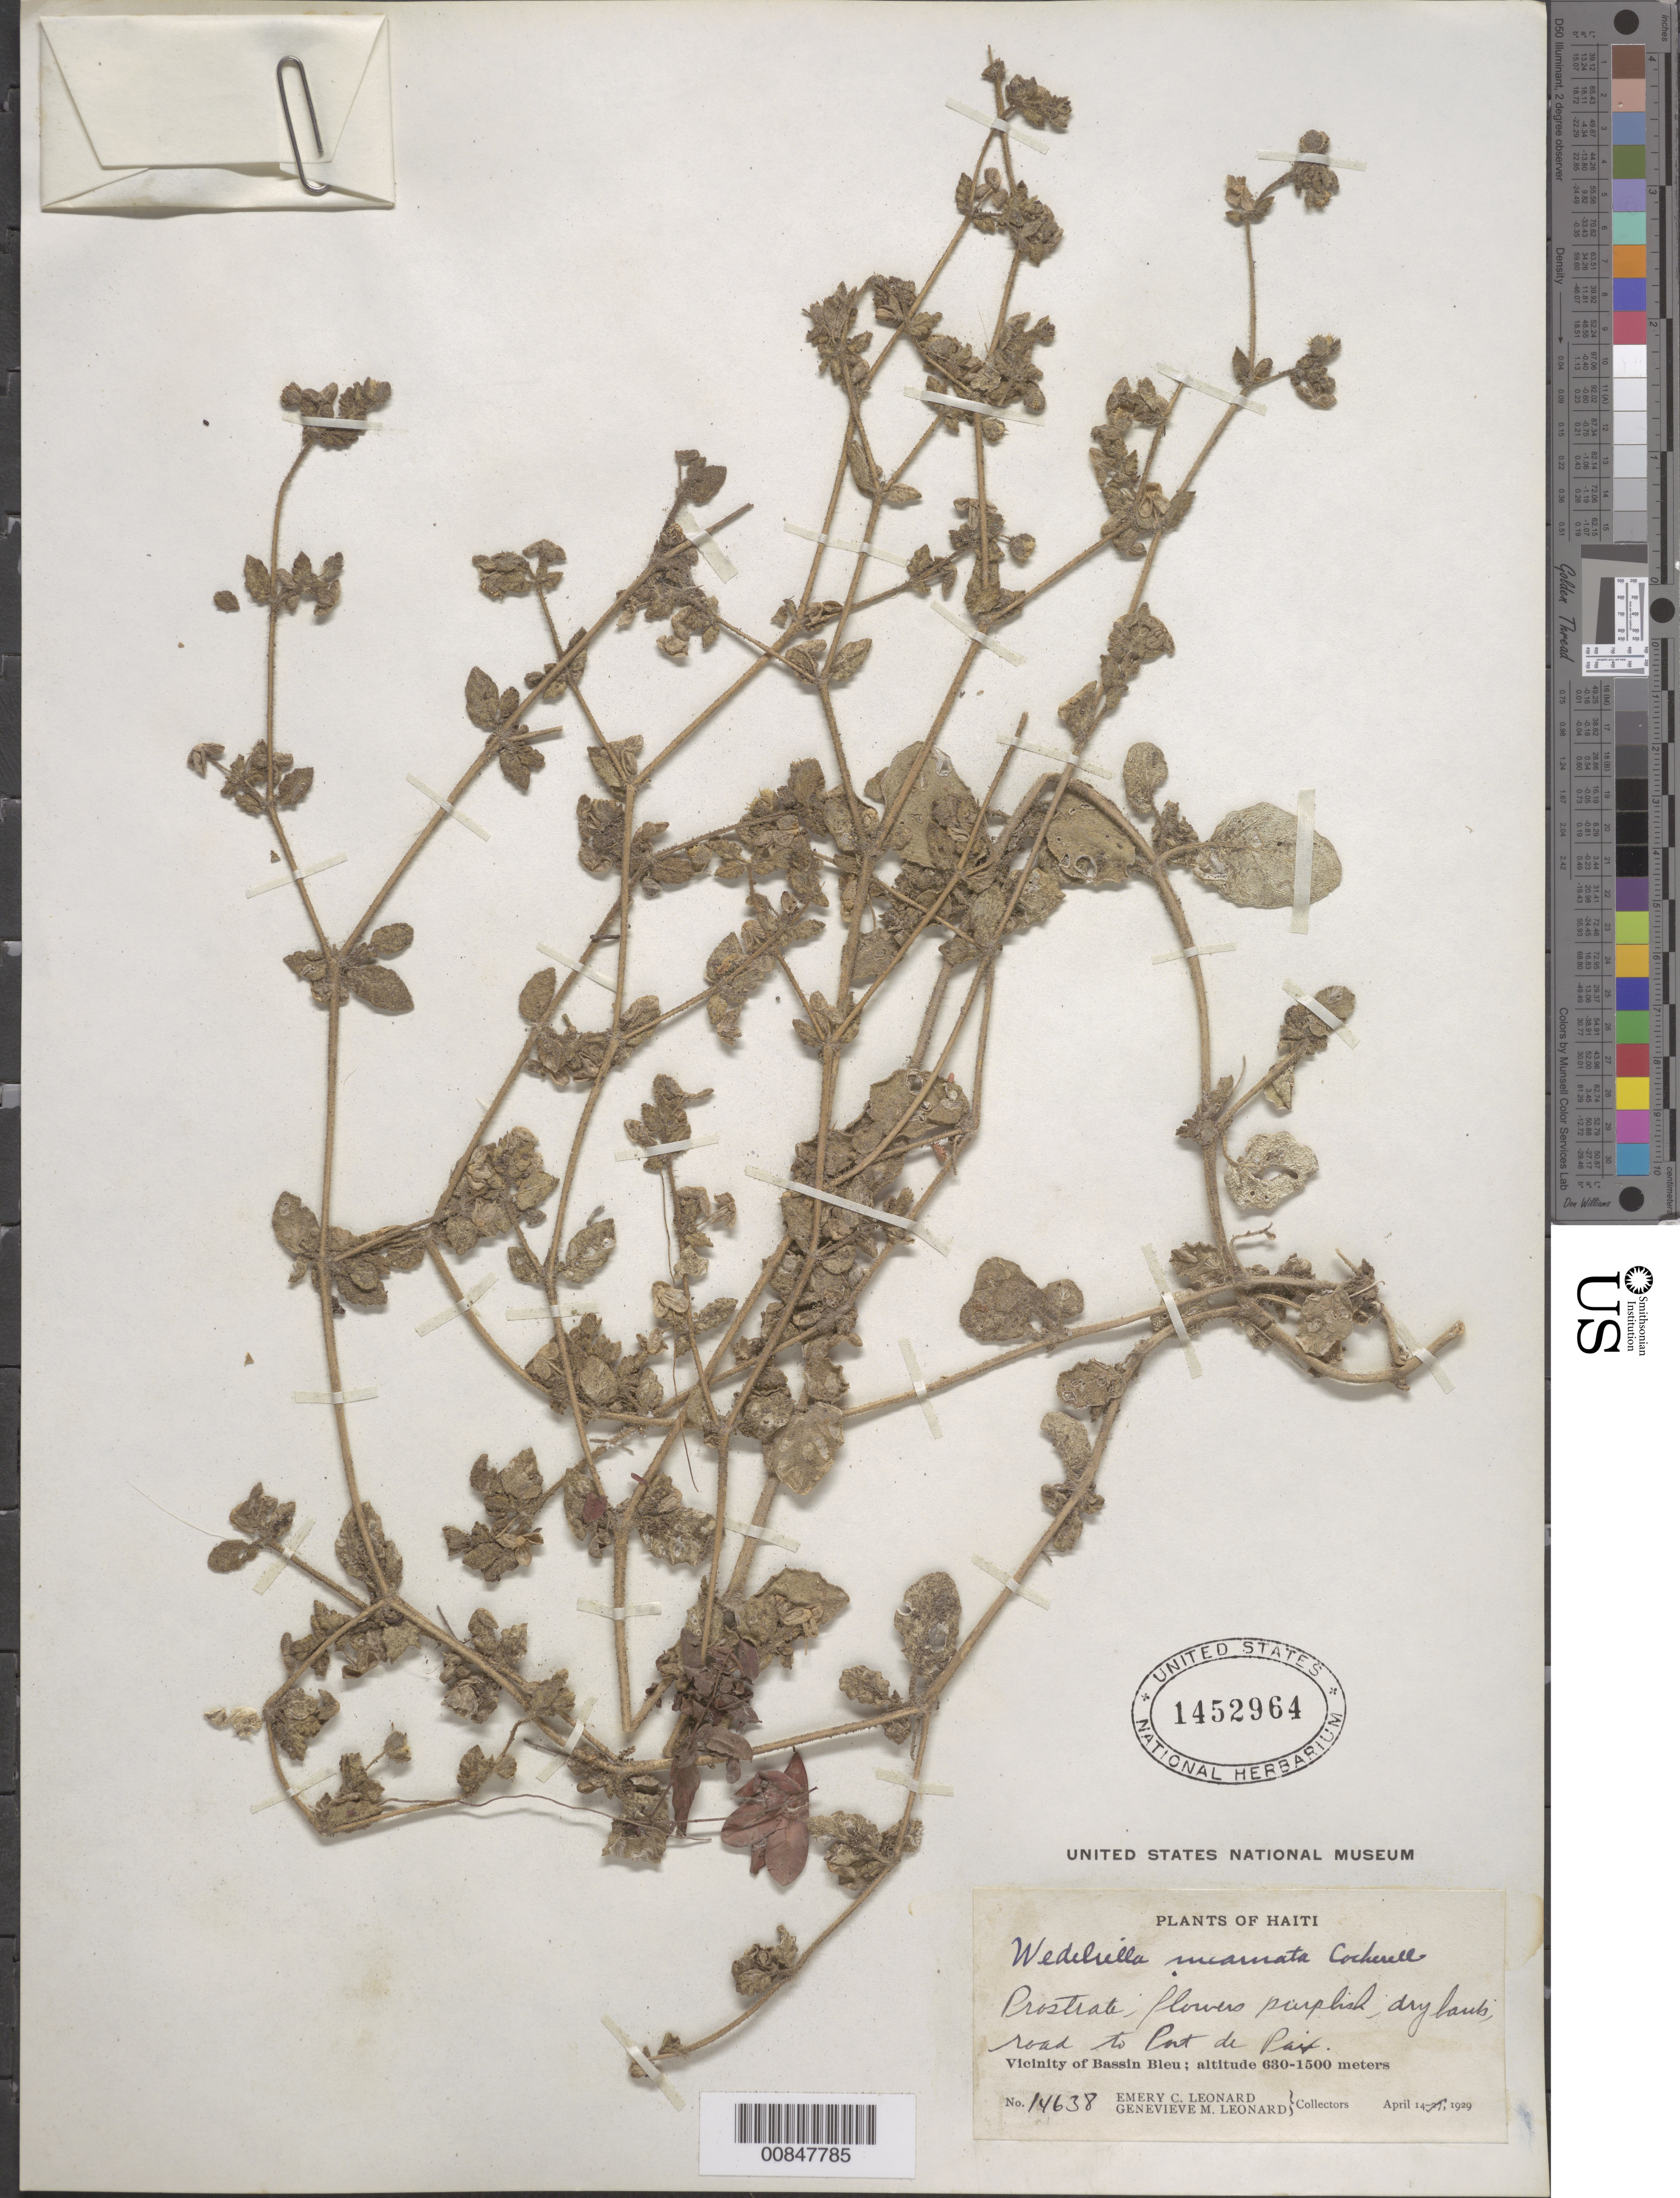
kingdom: Plantae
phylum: Tracheophyta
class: Magnoliopsida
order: Caryophyllales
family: Nyctaginaceae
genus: Allionia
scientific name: Allionia incarnata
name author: L.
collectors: E. C. Leonard & G. M. Leonard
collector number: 14638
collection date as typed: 14 Apr 1929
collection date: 1929-04-14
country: Haiti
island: Hispaniola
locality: Vicinity of Bassin Bleu. Road to Port de Paix.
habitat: Dry banks.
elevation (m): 630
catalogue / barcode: US 1452964